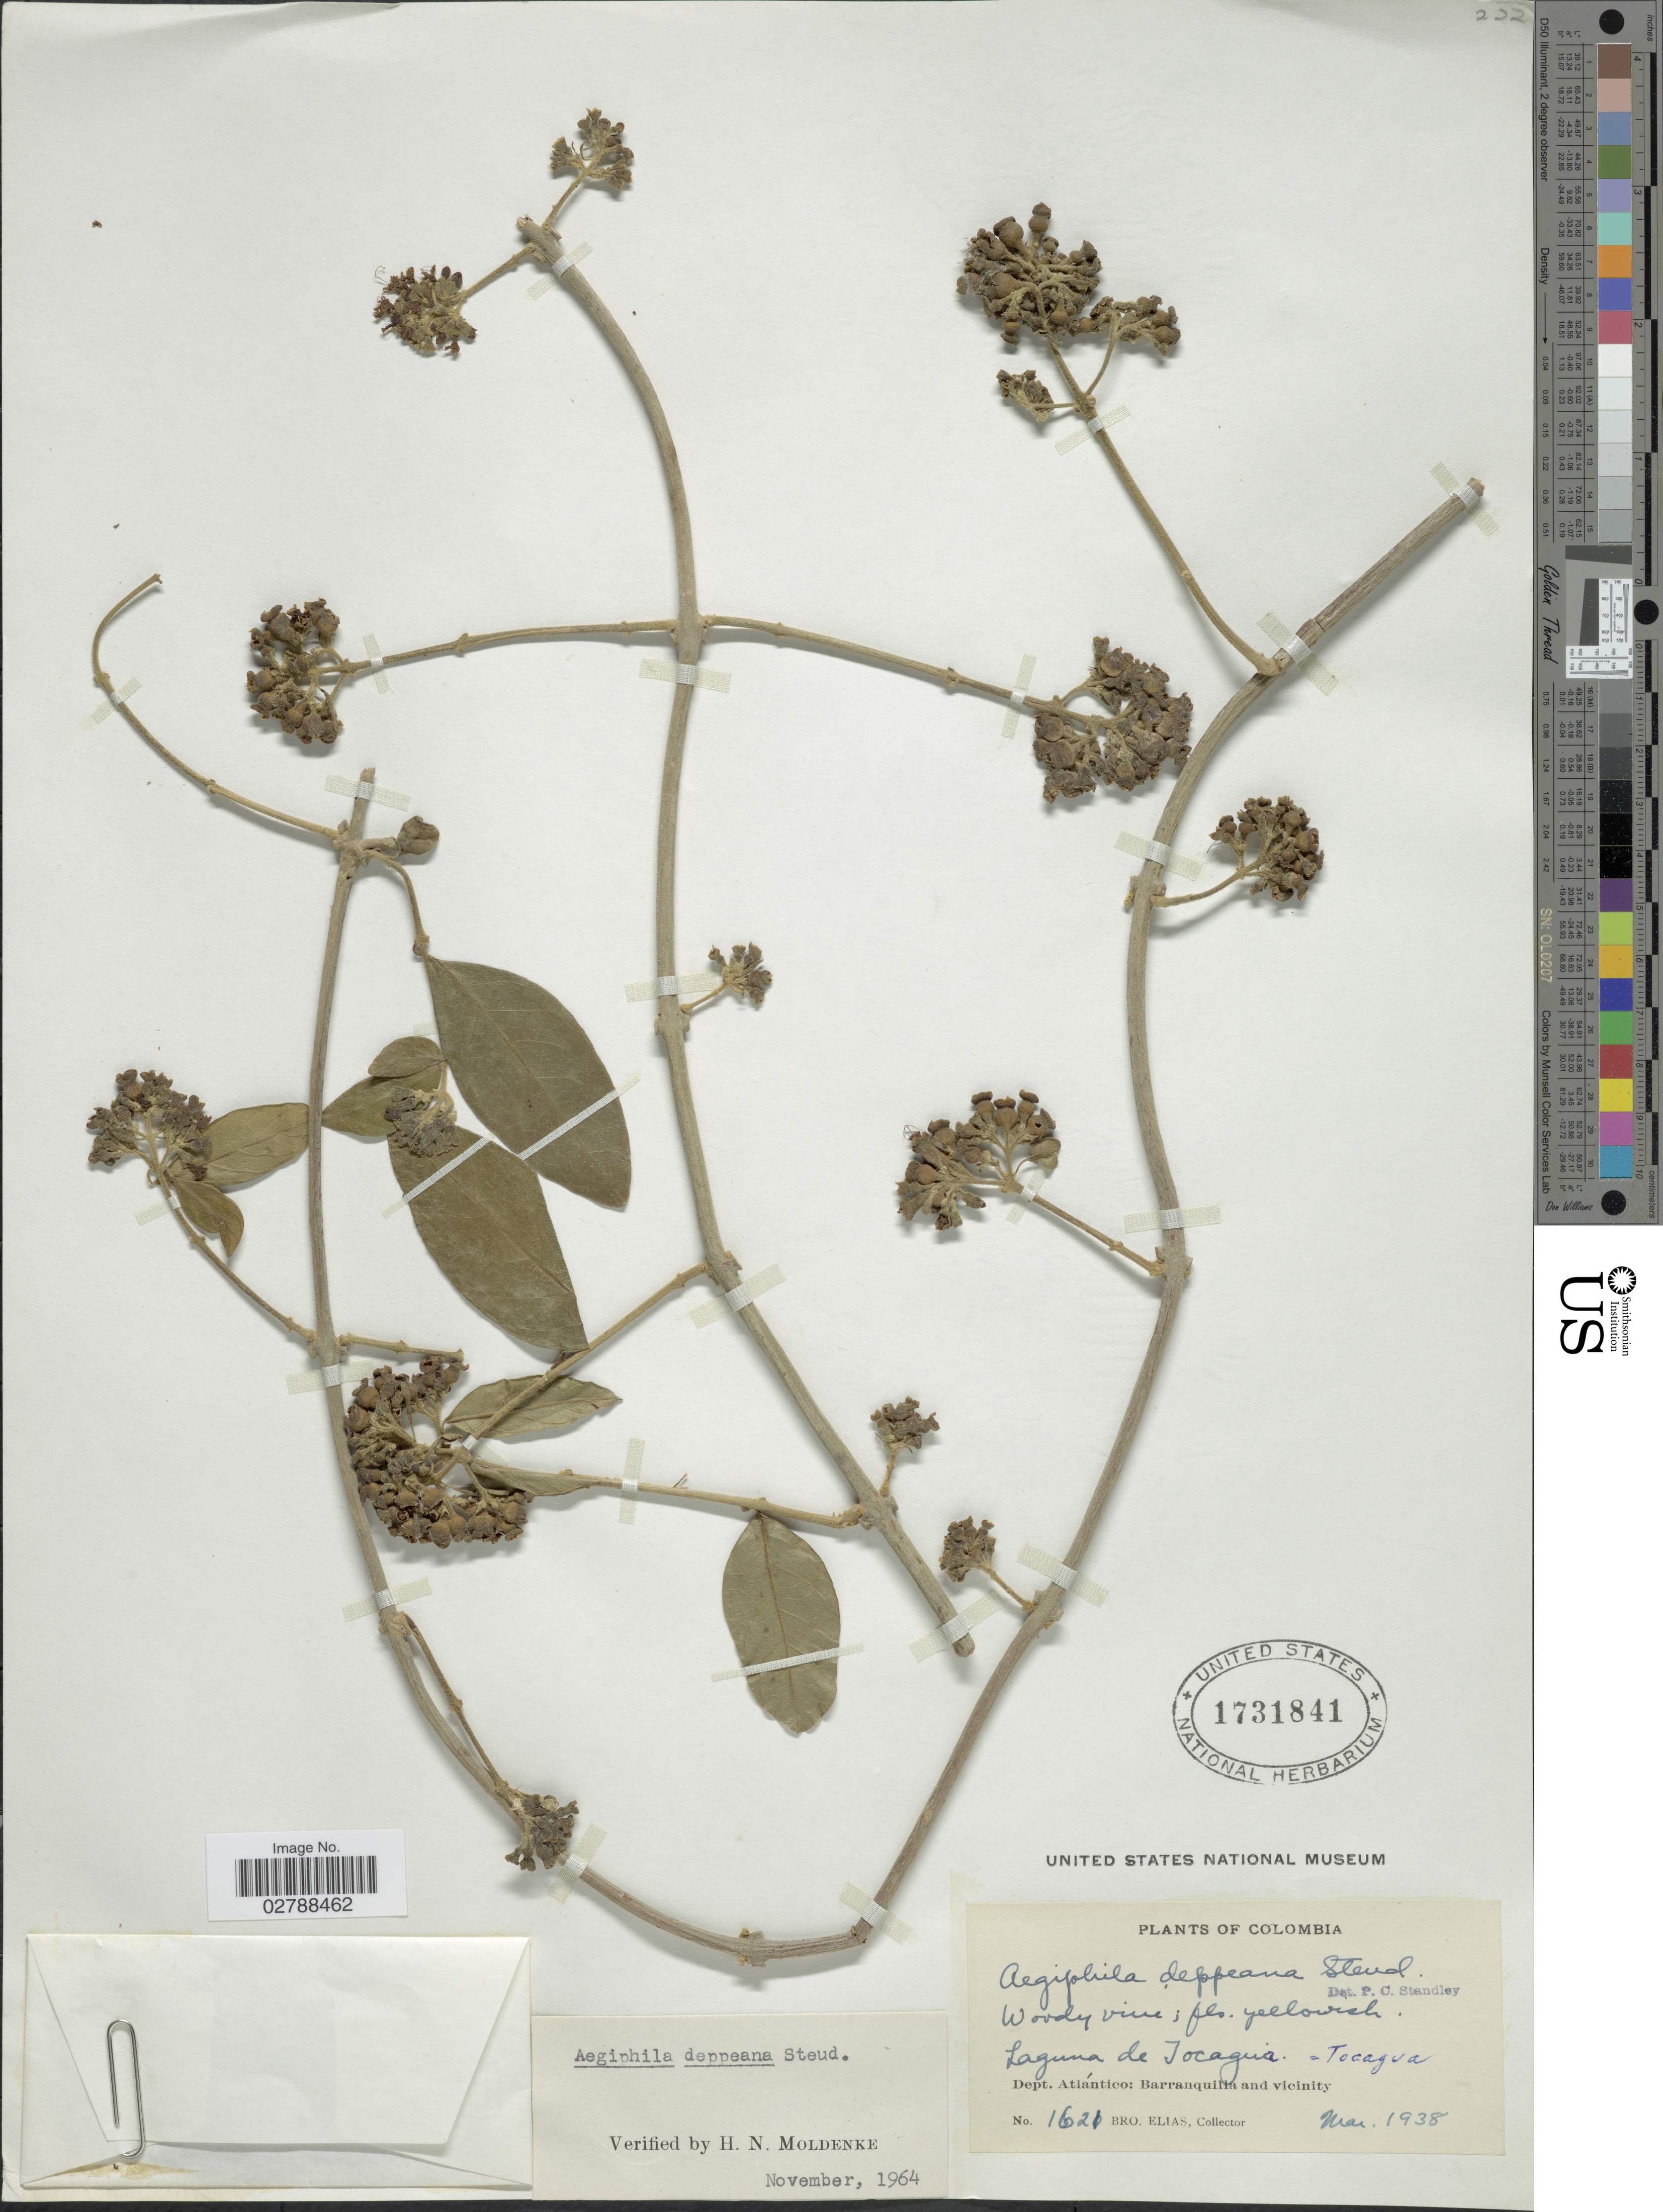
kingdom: Plantae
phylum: Tracheophyta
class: Magnoliopsida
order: Lamiales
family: Lamiaceae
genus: Aegiphila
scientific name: Aegiphila deppeana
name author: Steud.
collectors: Bro. Elias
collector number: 1621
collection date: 1938-05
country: Colombia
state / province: Atlántico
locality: Laguna de Tocagua, Dept. Atlántico: Barranquilla and vicinity.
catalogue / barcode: US 1731841